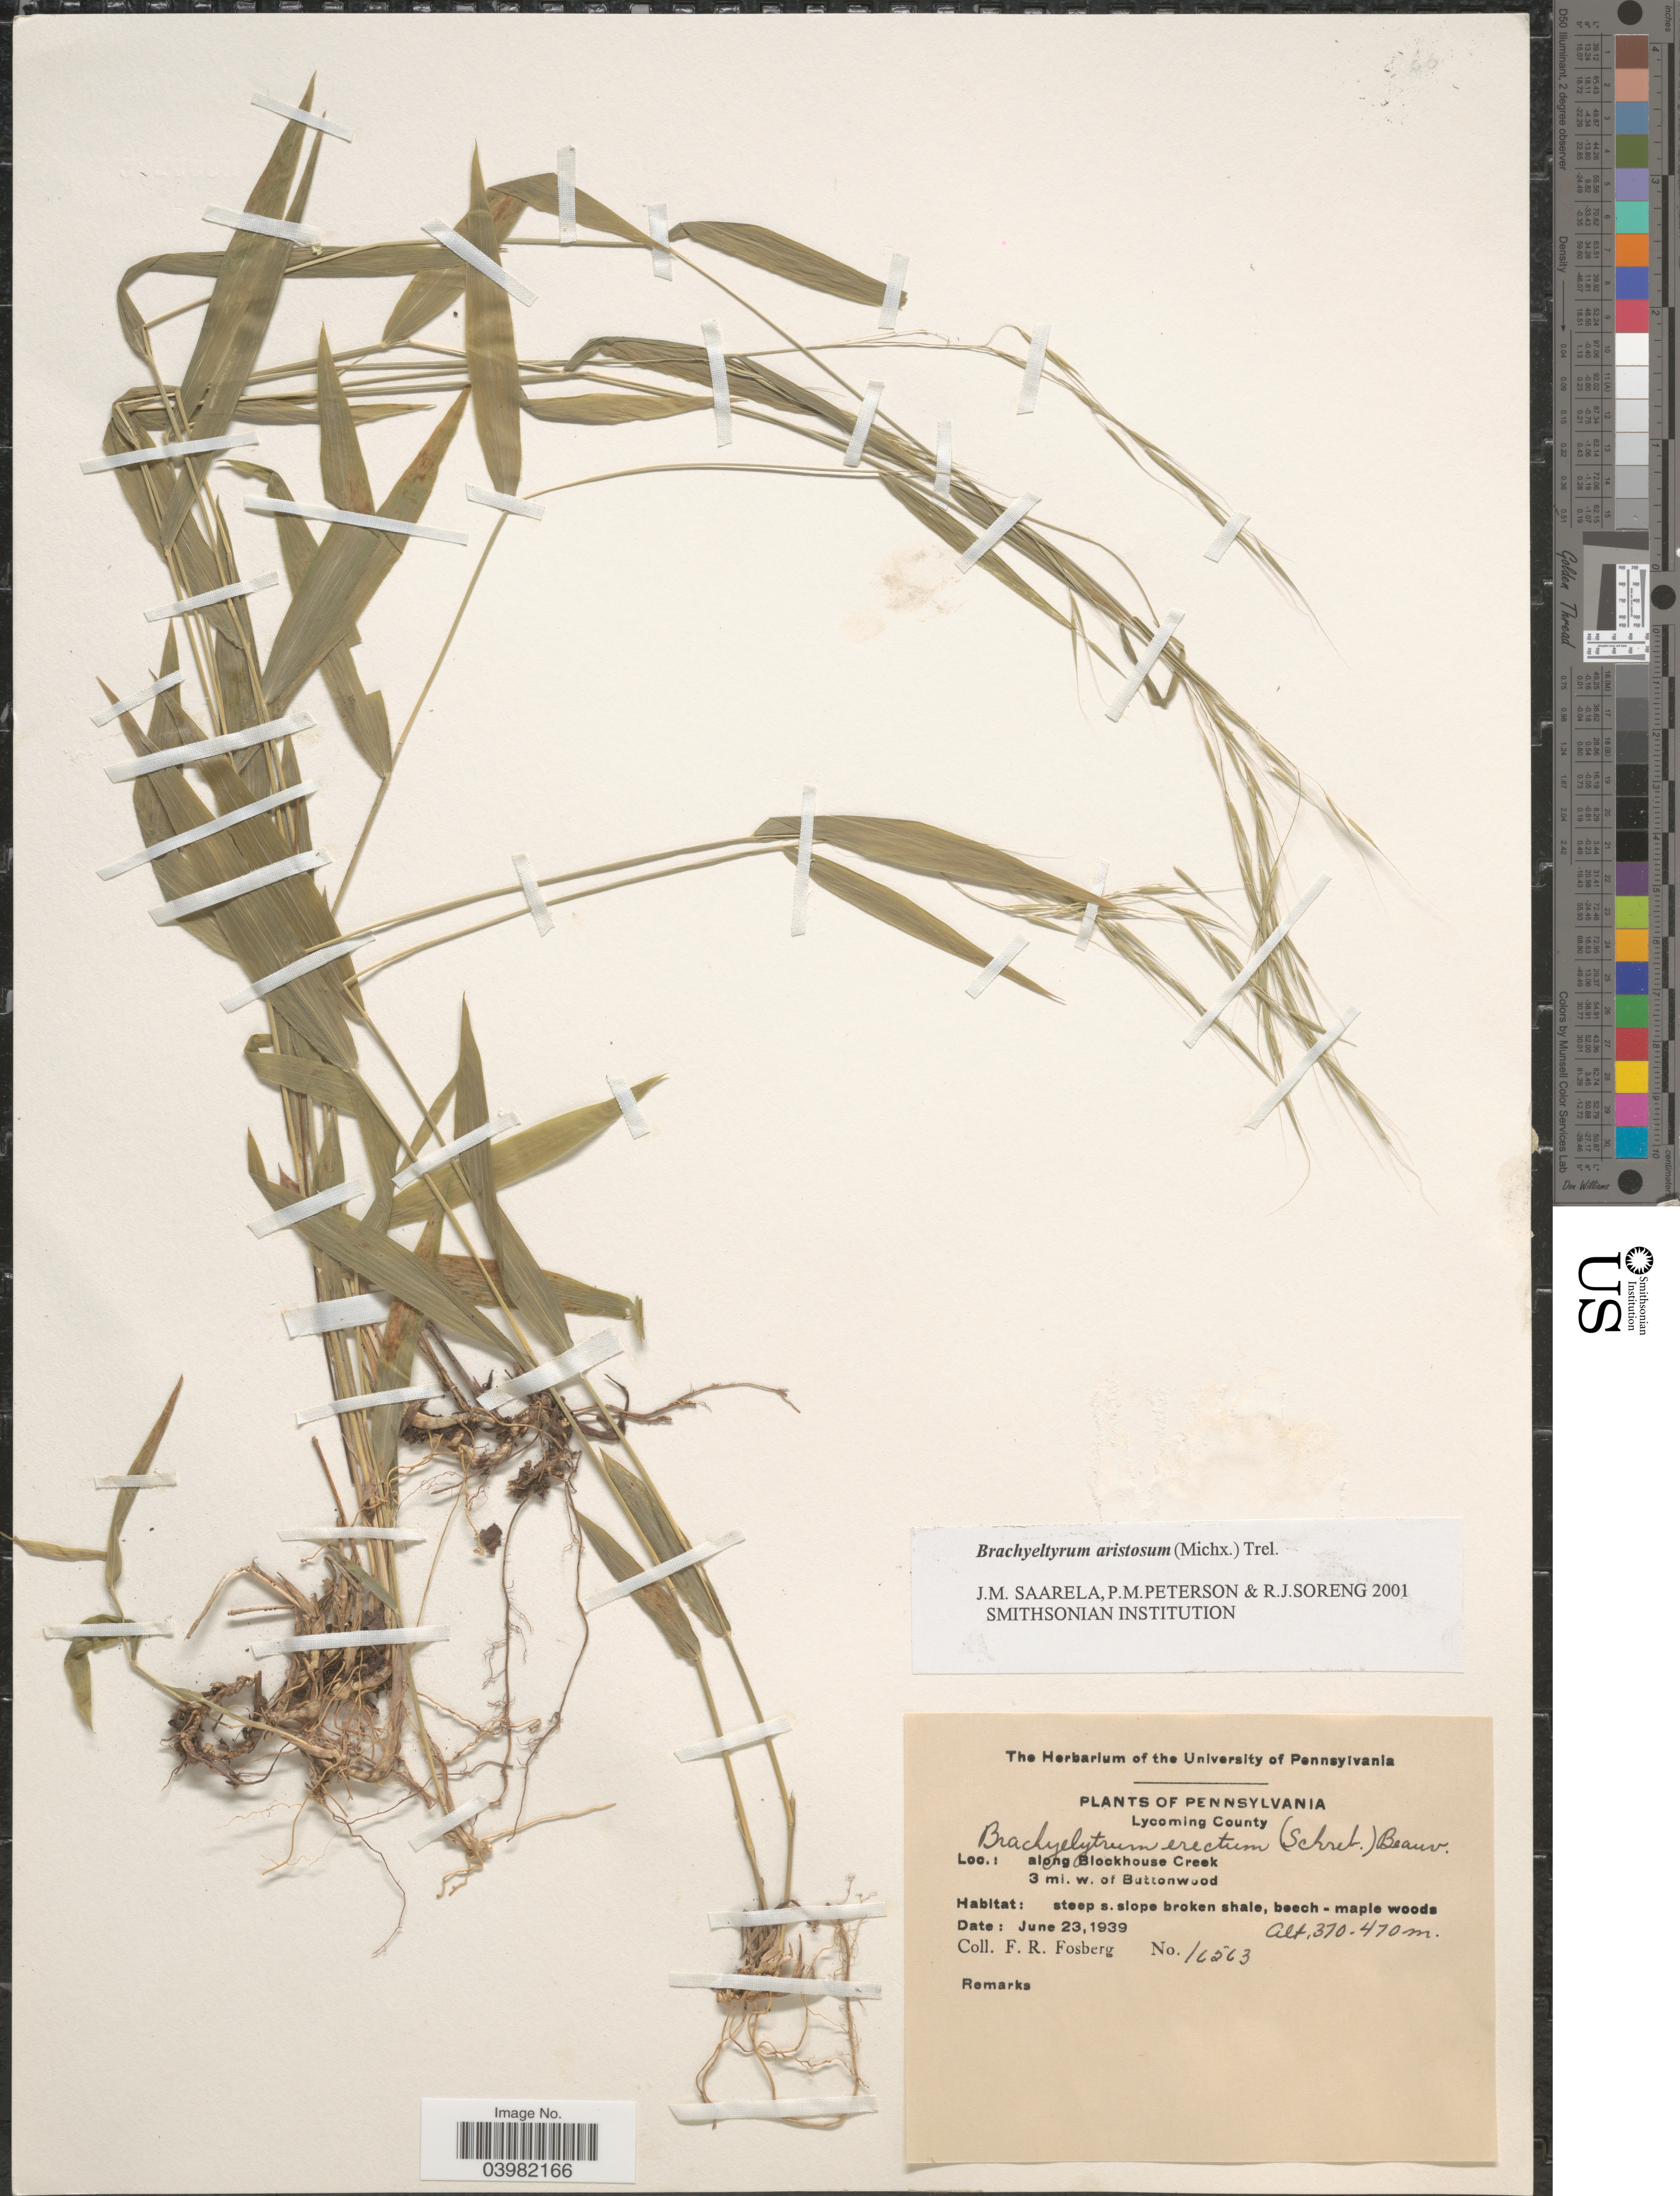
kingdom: Plantae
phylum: Tracheophyta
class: Liliopsida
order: Poales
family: Poaceae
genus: Brachyelytrum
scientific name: Brachyelytrum aristosum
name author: (Michx.) P. Beauv. ex Trel.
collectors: F. R. Fosberg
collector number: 16563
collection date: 1939-06-23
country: United States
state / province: Pennsylvania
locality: Lycoming County. Along Blockhouse Creek. 3 mi. w. of Buttonwood. Steep s. slope.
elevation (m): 370